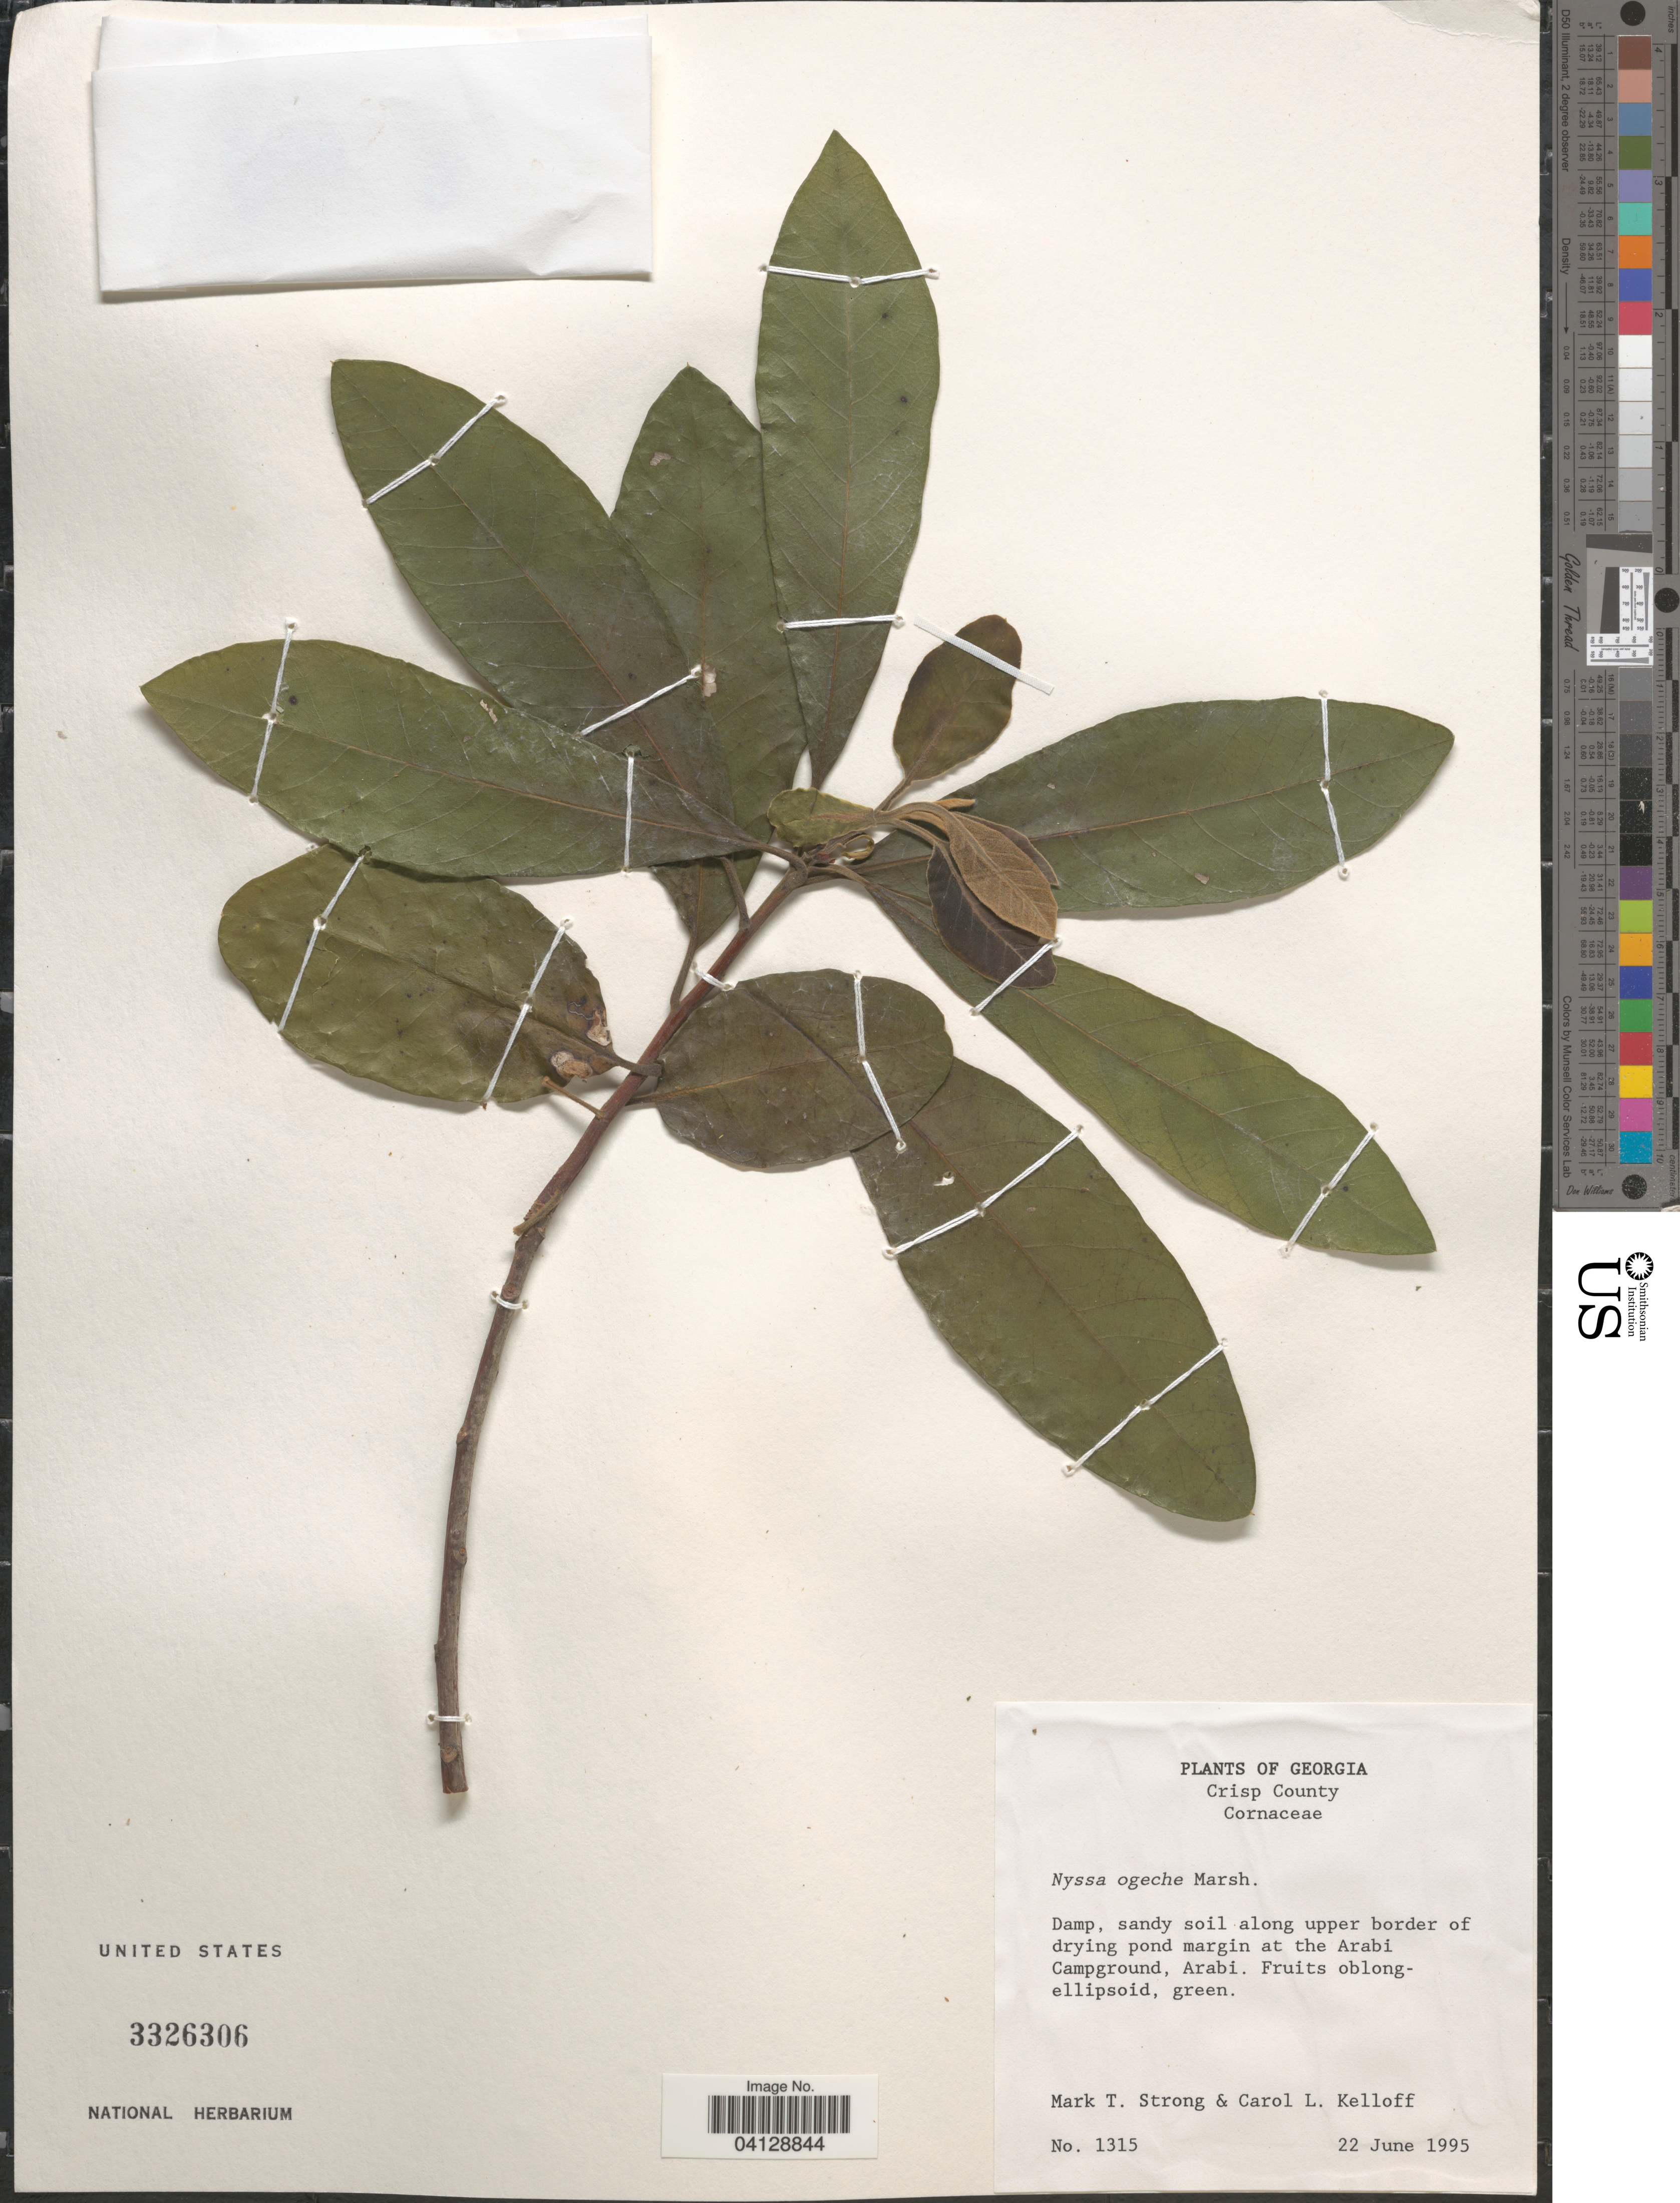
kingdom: Plantae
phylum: Tracheophyta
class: Magnoliopsida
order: Cornales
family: Nyssaceae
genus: Nyssa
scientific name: Nyssa ogeche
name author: W. Bartram ex Marshall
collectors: M. T. Strong & C. L. Kelloff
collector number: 1315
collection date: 1995-06-22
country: United States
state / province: Georgia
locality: Crisp County. Damp, sandy soil along upper border of drying pond margin at the Arabi Campground, Arabi.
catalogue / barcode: US 3326306